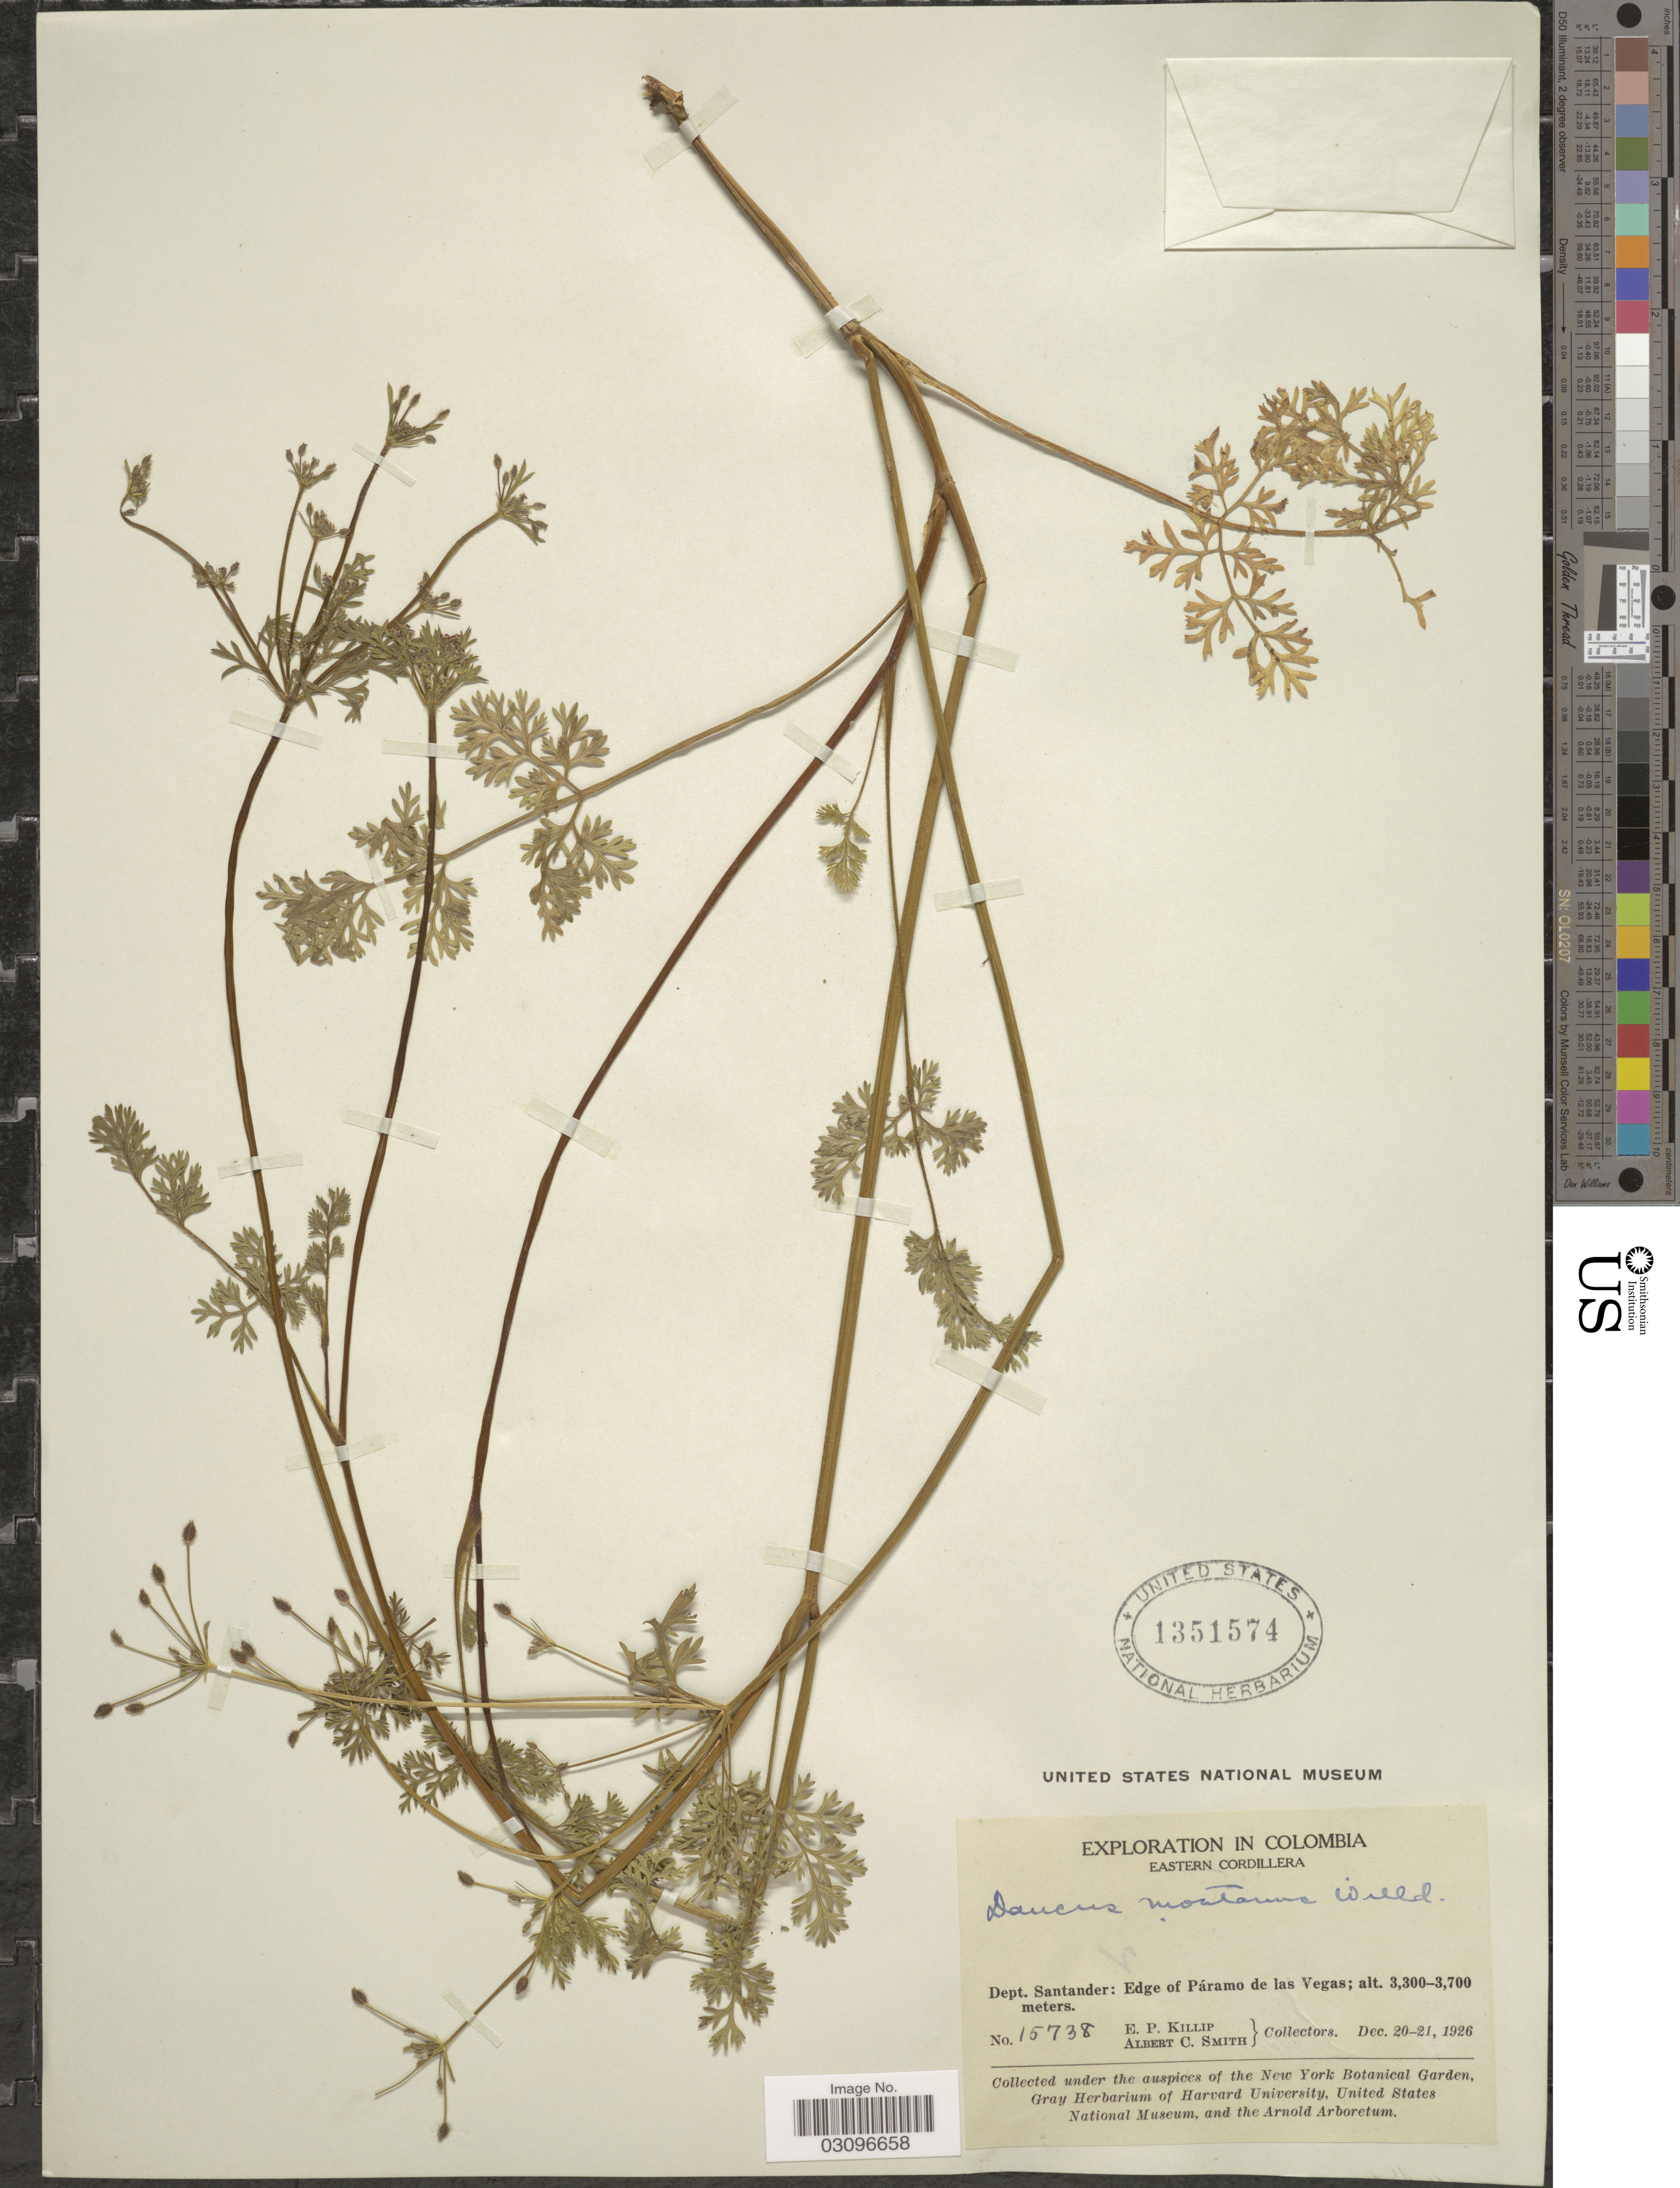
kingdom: Plantae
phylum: Tracheophyta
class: Magnoliopsida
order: Apiales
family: Apiaceae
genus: Daucus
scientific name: Daucus montanus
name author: Humb. & Bonpl. ex Spreng.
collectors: E. P. Killip & A. C. Smith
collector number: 15738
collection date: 1926-12-20/1926-12-21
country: Colombia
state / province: Santander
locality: Eastern Cordillera, Dept. Santander: Edge of Páramo de las Vegas.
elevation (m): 3300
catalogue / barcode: US 1351574